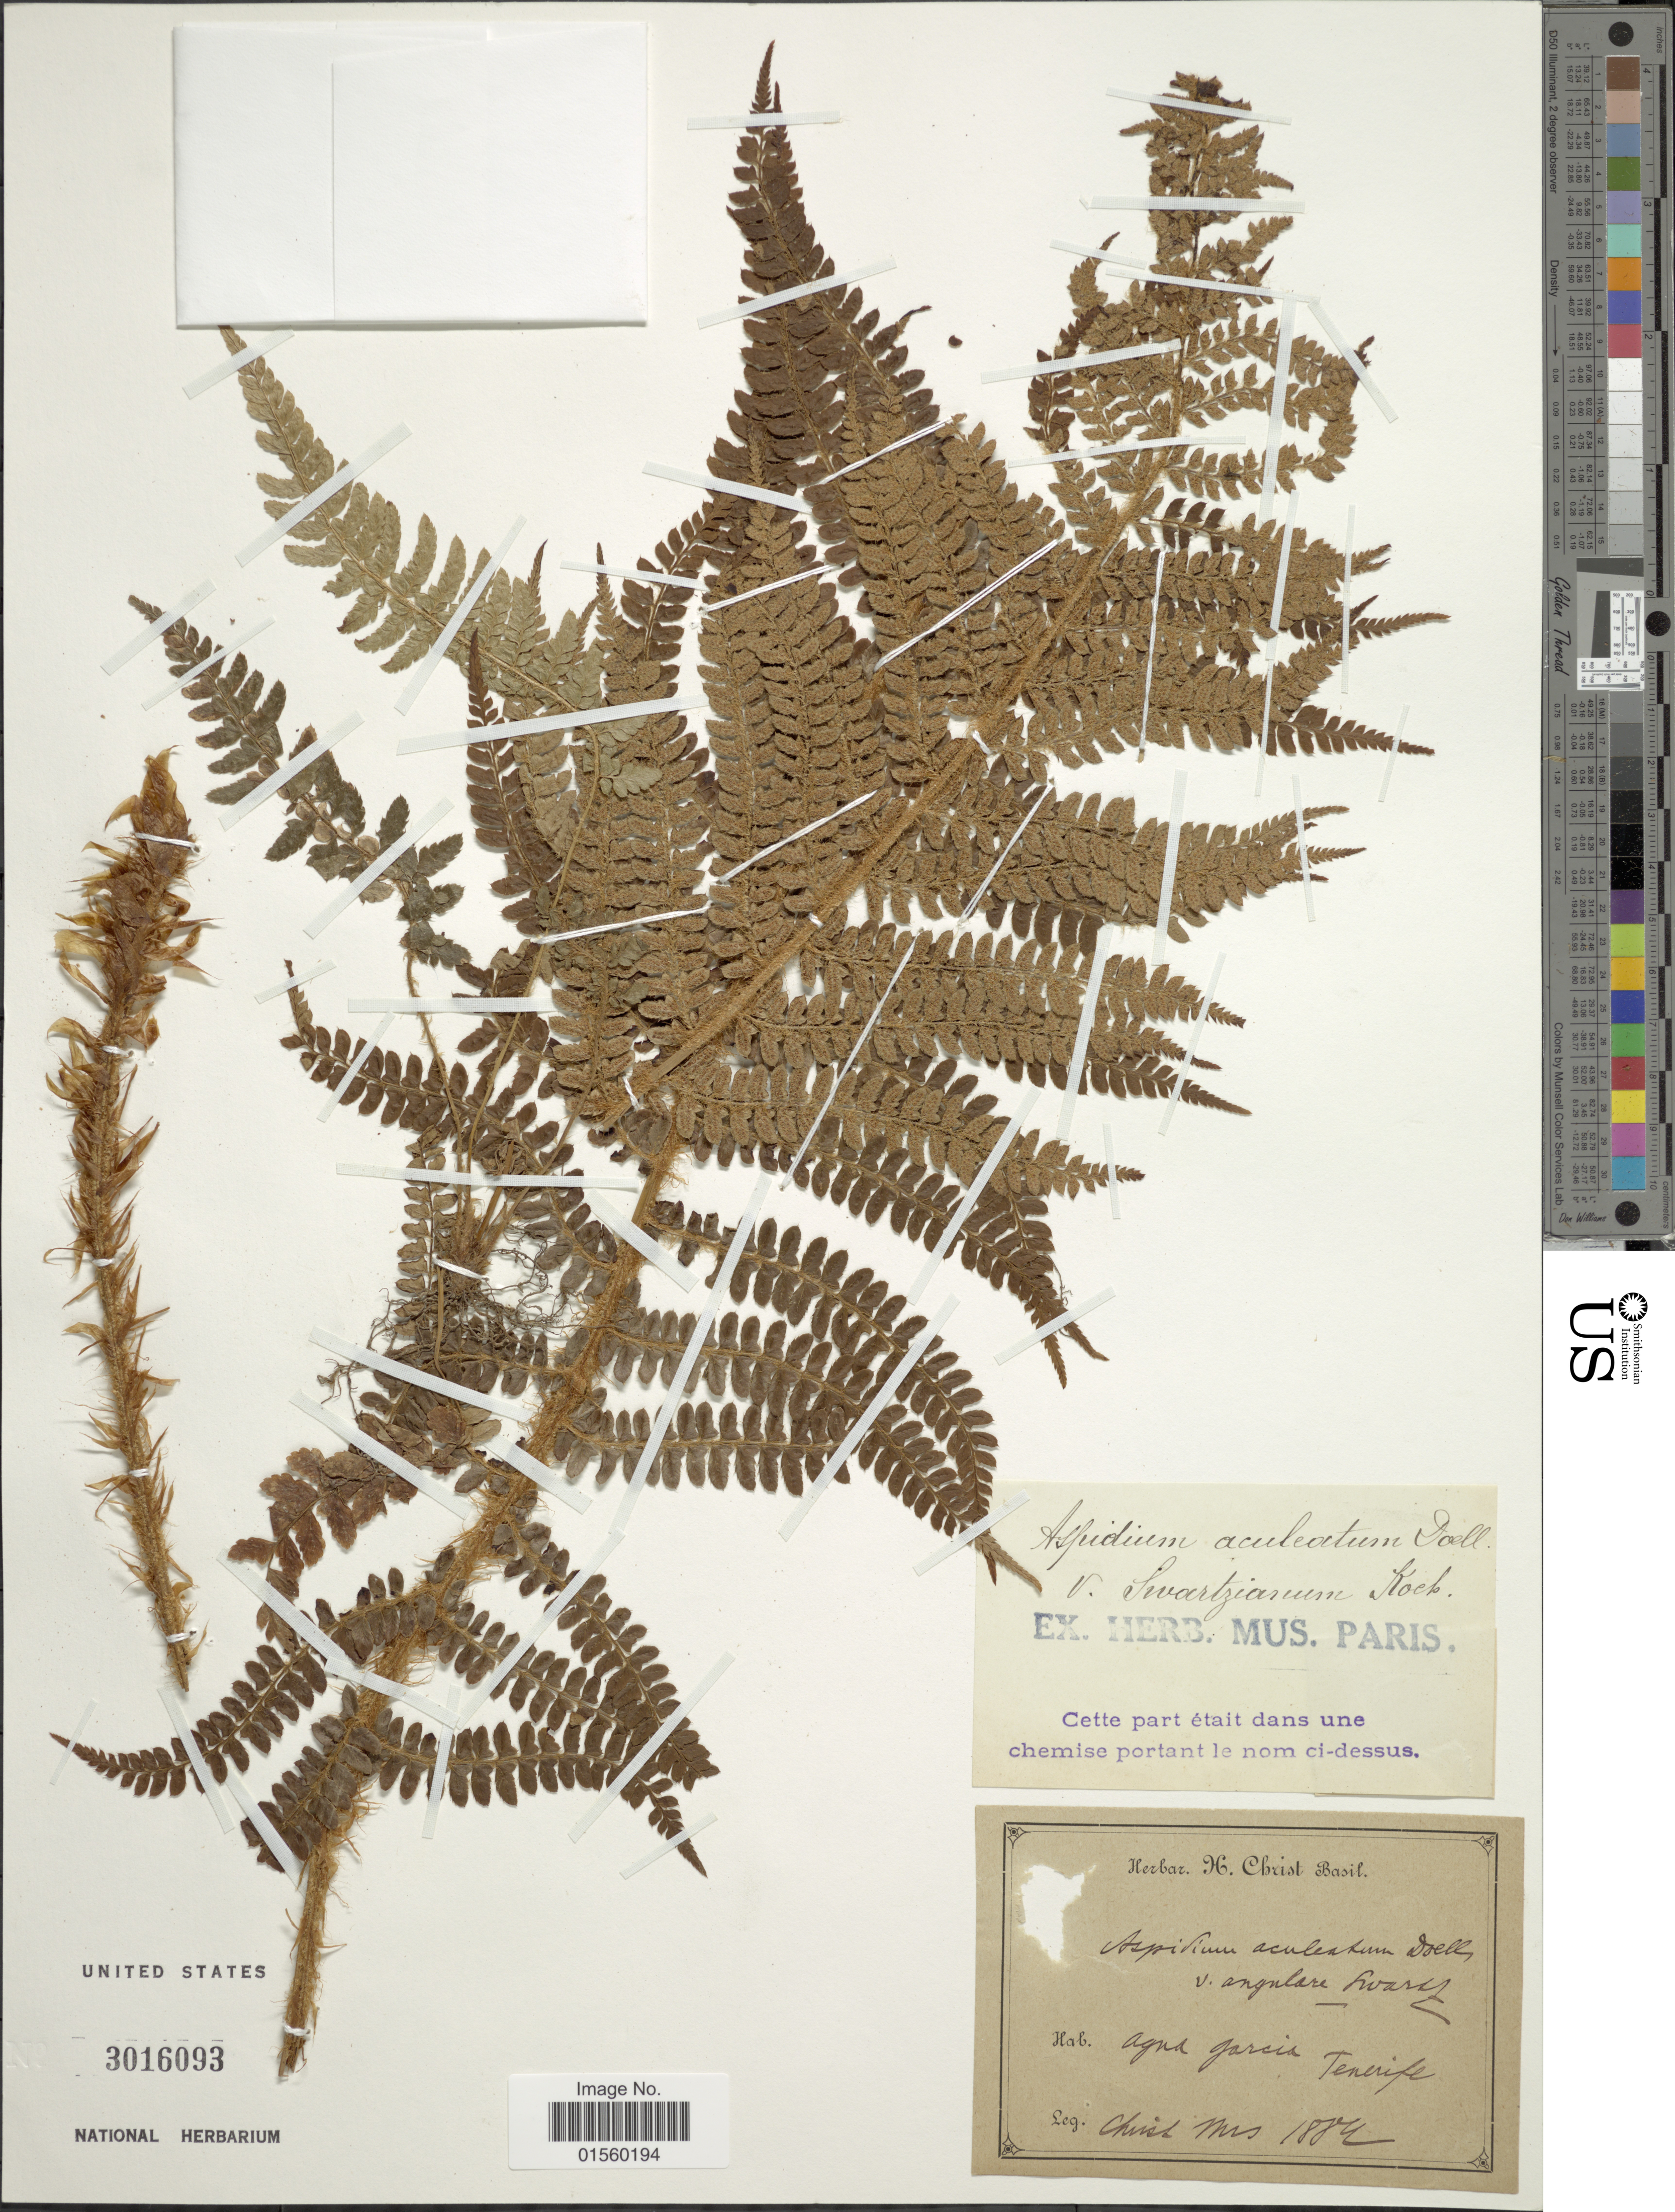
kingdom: Plantae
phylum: Tracheophyta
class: Polypodiopsida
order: Polypodiales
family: Dryopteridaceae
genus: Polystichum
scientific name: Polystichum setiferum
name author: (Forssk.) Moore ex Woynar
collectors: Christ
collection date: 1884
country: Spain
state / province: Canarias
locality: Agna Garcia, Tenerife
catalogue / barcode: US 3016093